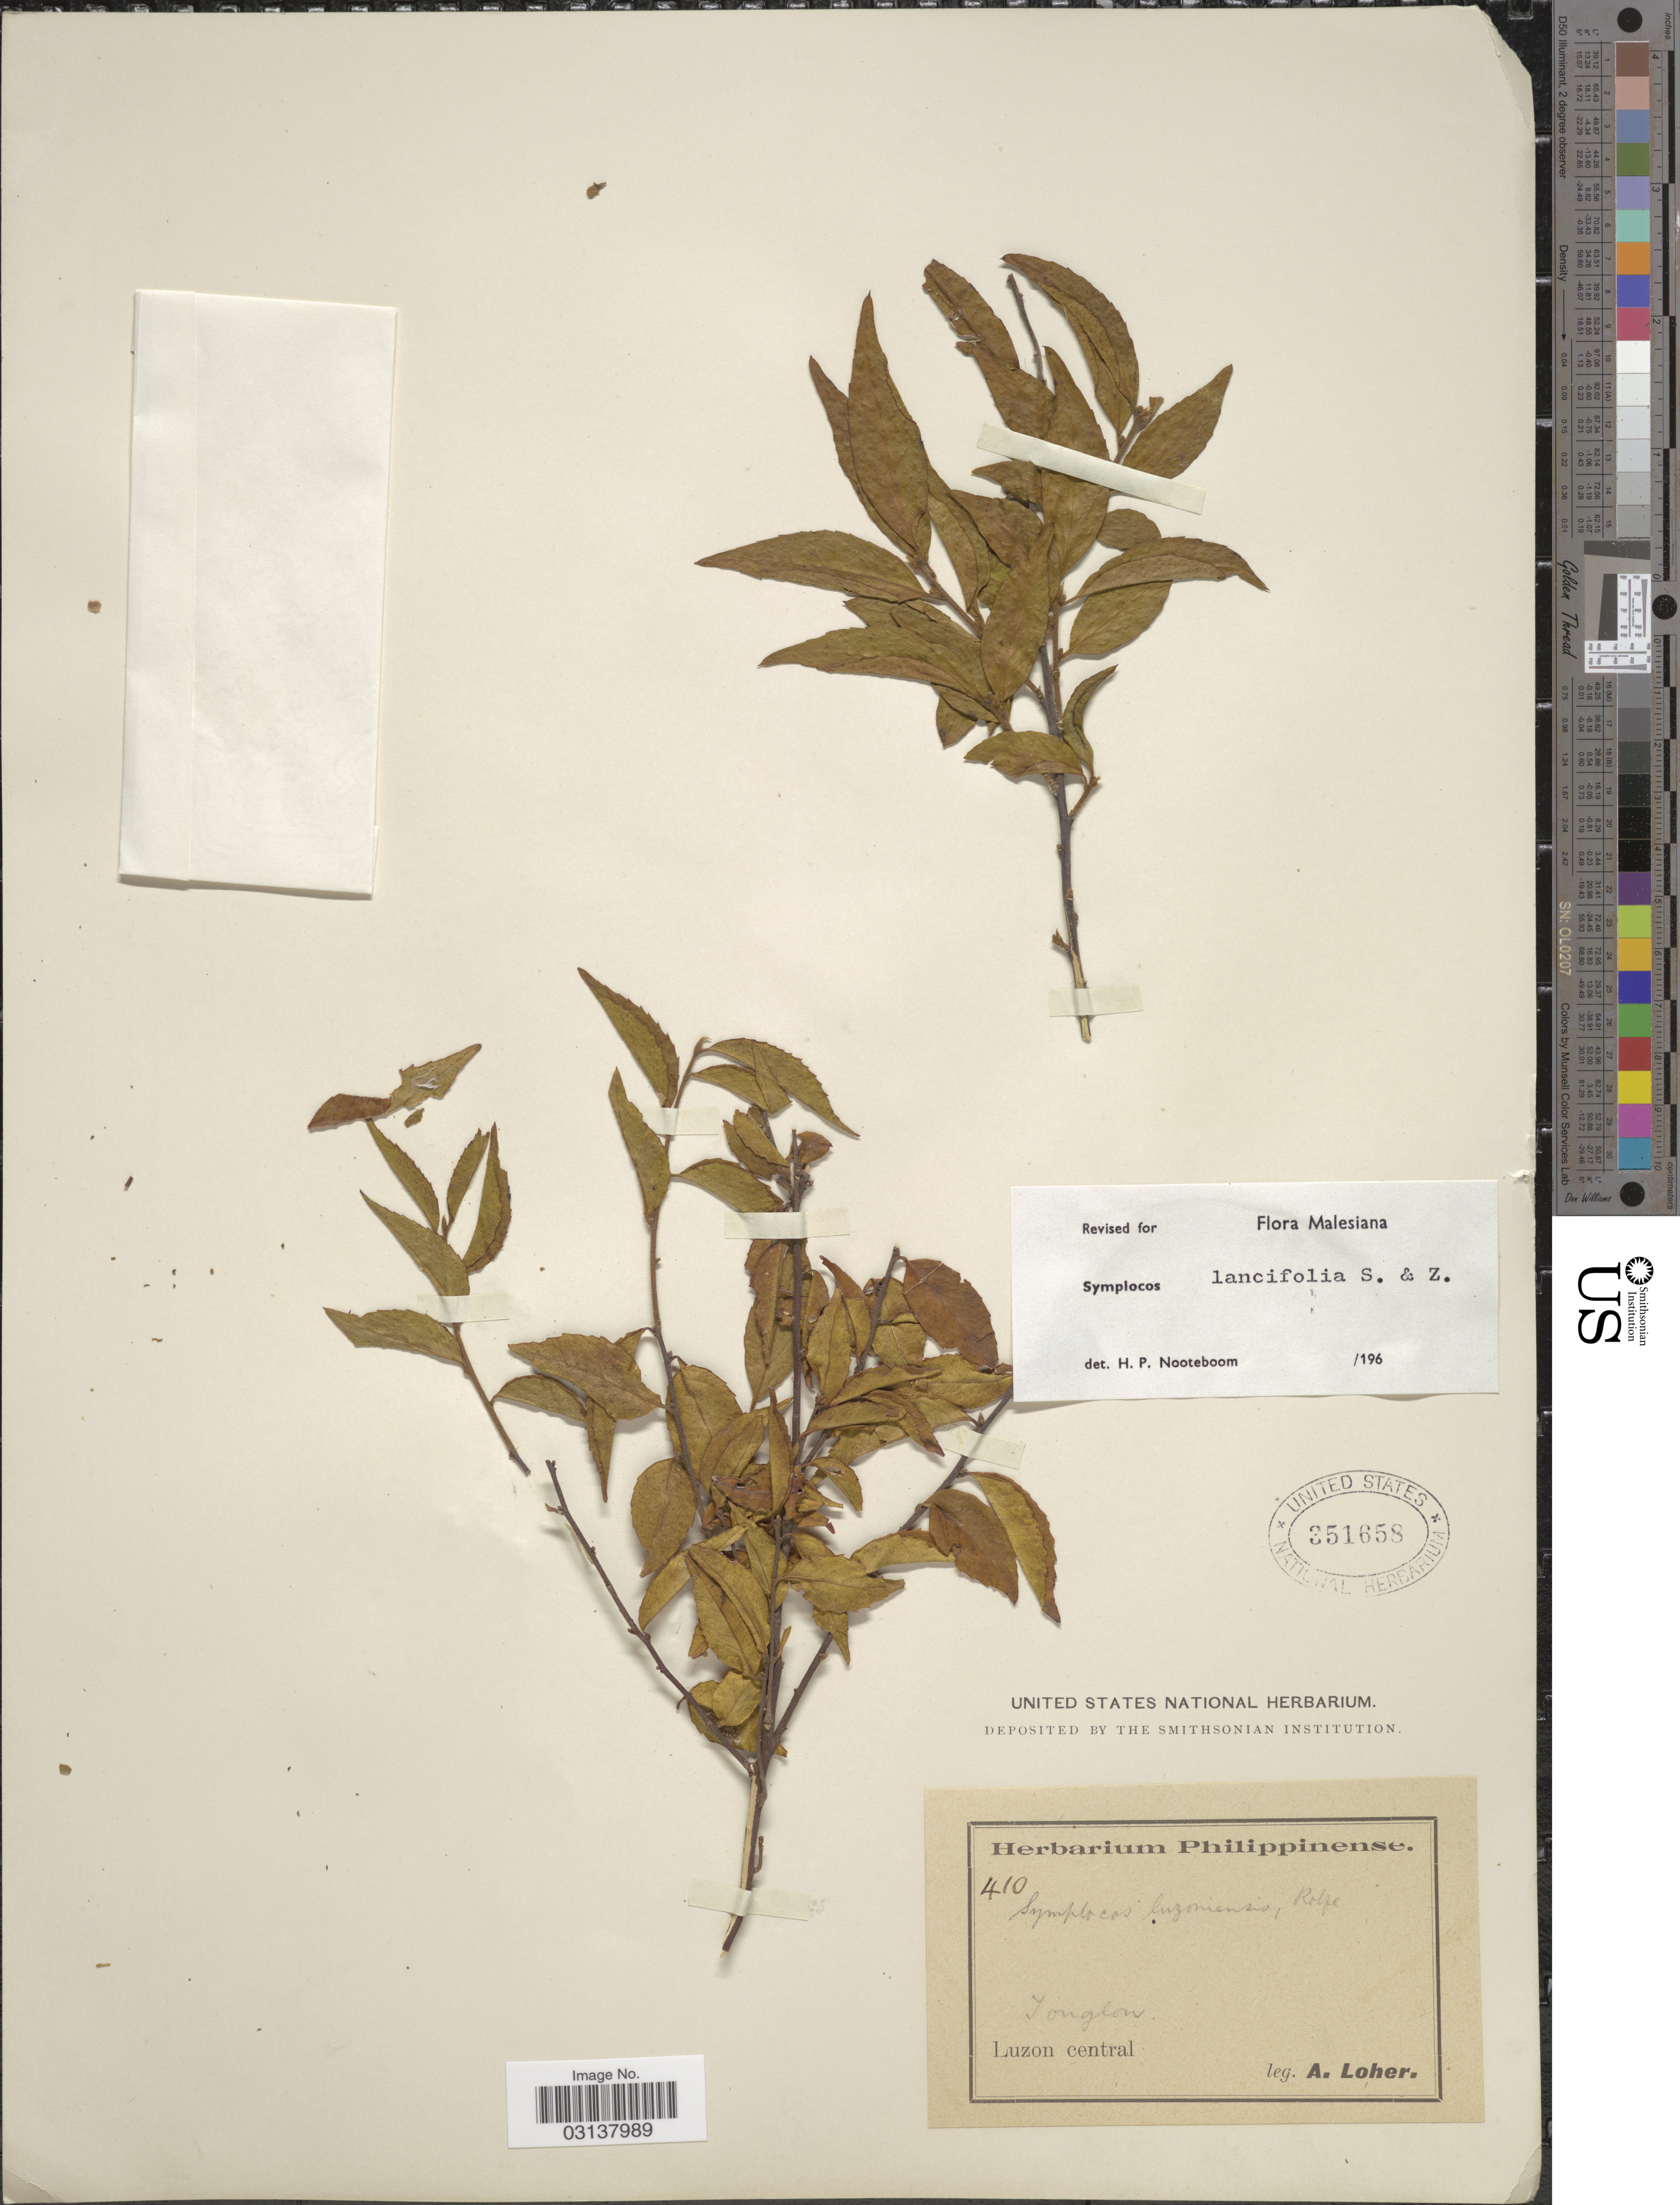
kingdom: Plantae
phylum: Tracheophyta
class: Magnoliopsida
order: Ericales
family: Symplocaceae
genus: Symplocos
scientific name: Symplocos lancifolia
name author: Siebert & Zucc.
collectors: A. Loher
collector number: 410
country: Philippines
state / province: Central Luzon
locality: Tonglon. Luzon central.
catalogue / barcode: US 351658